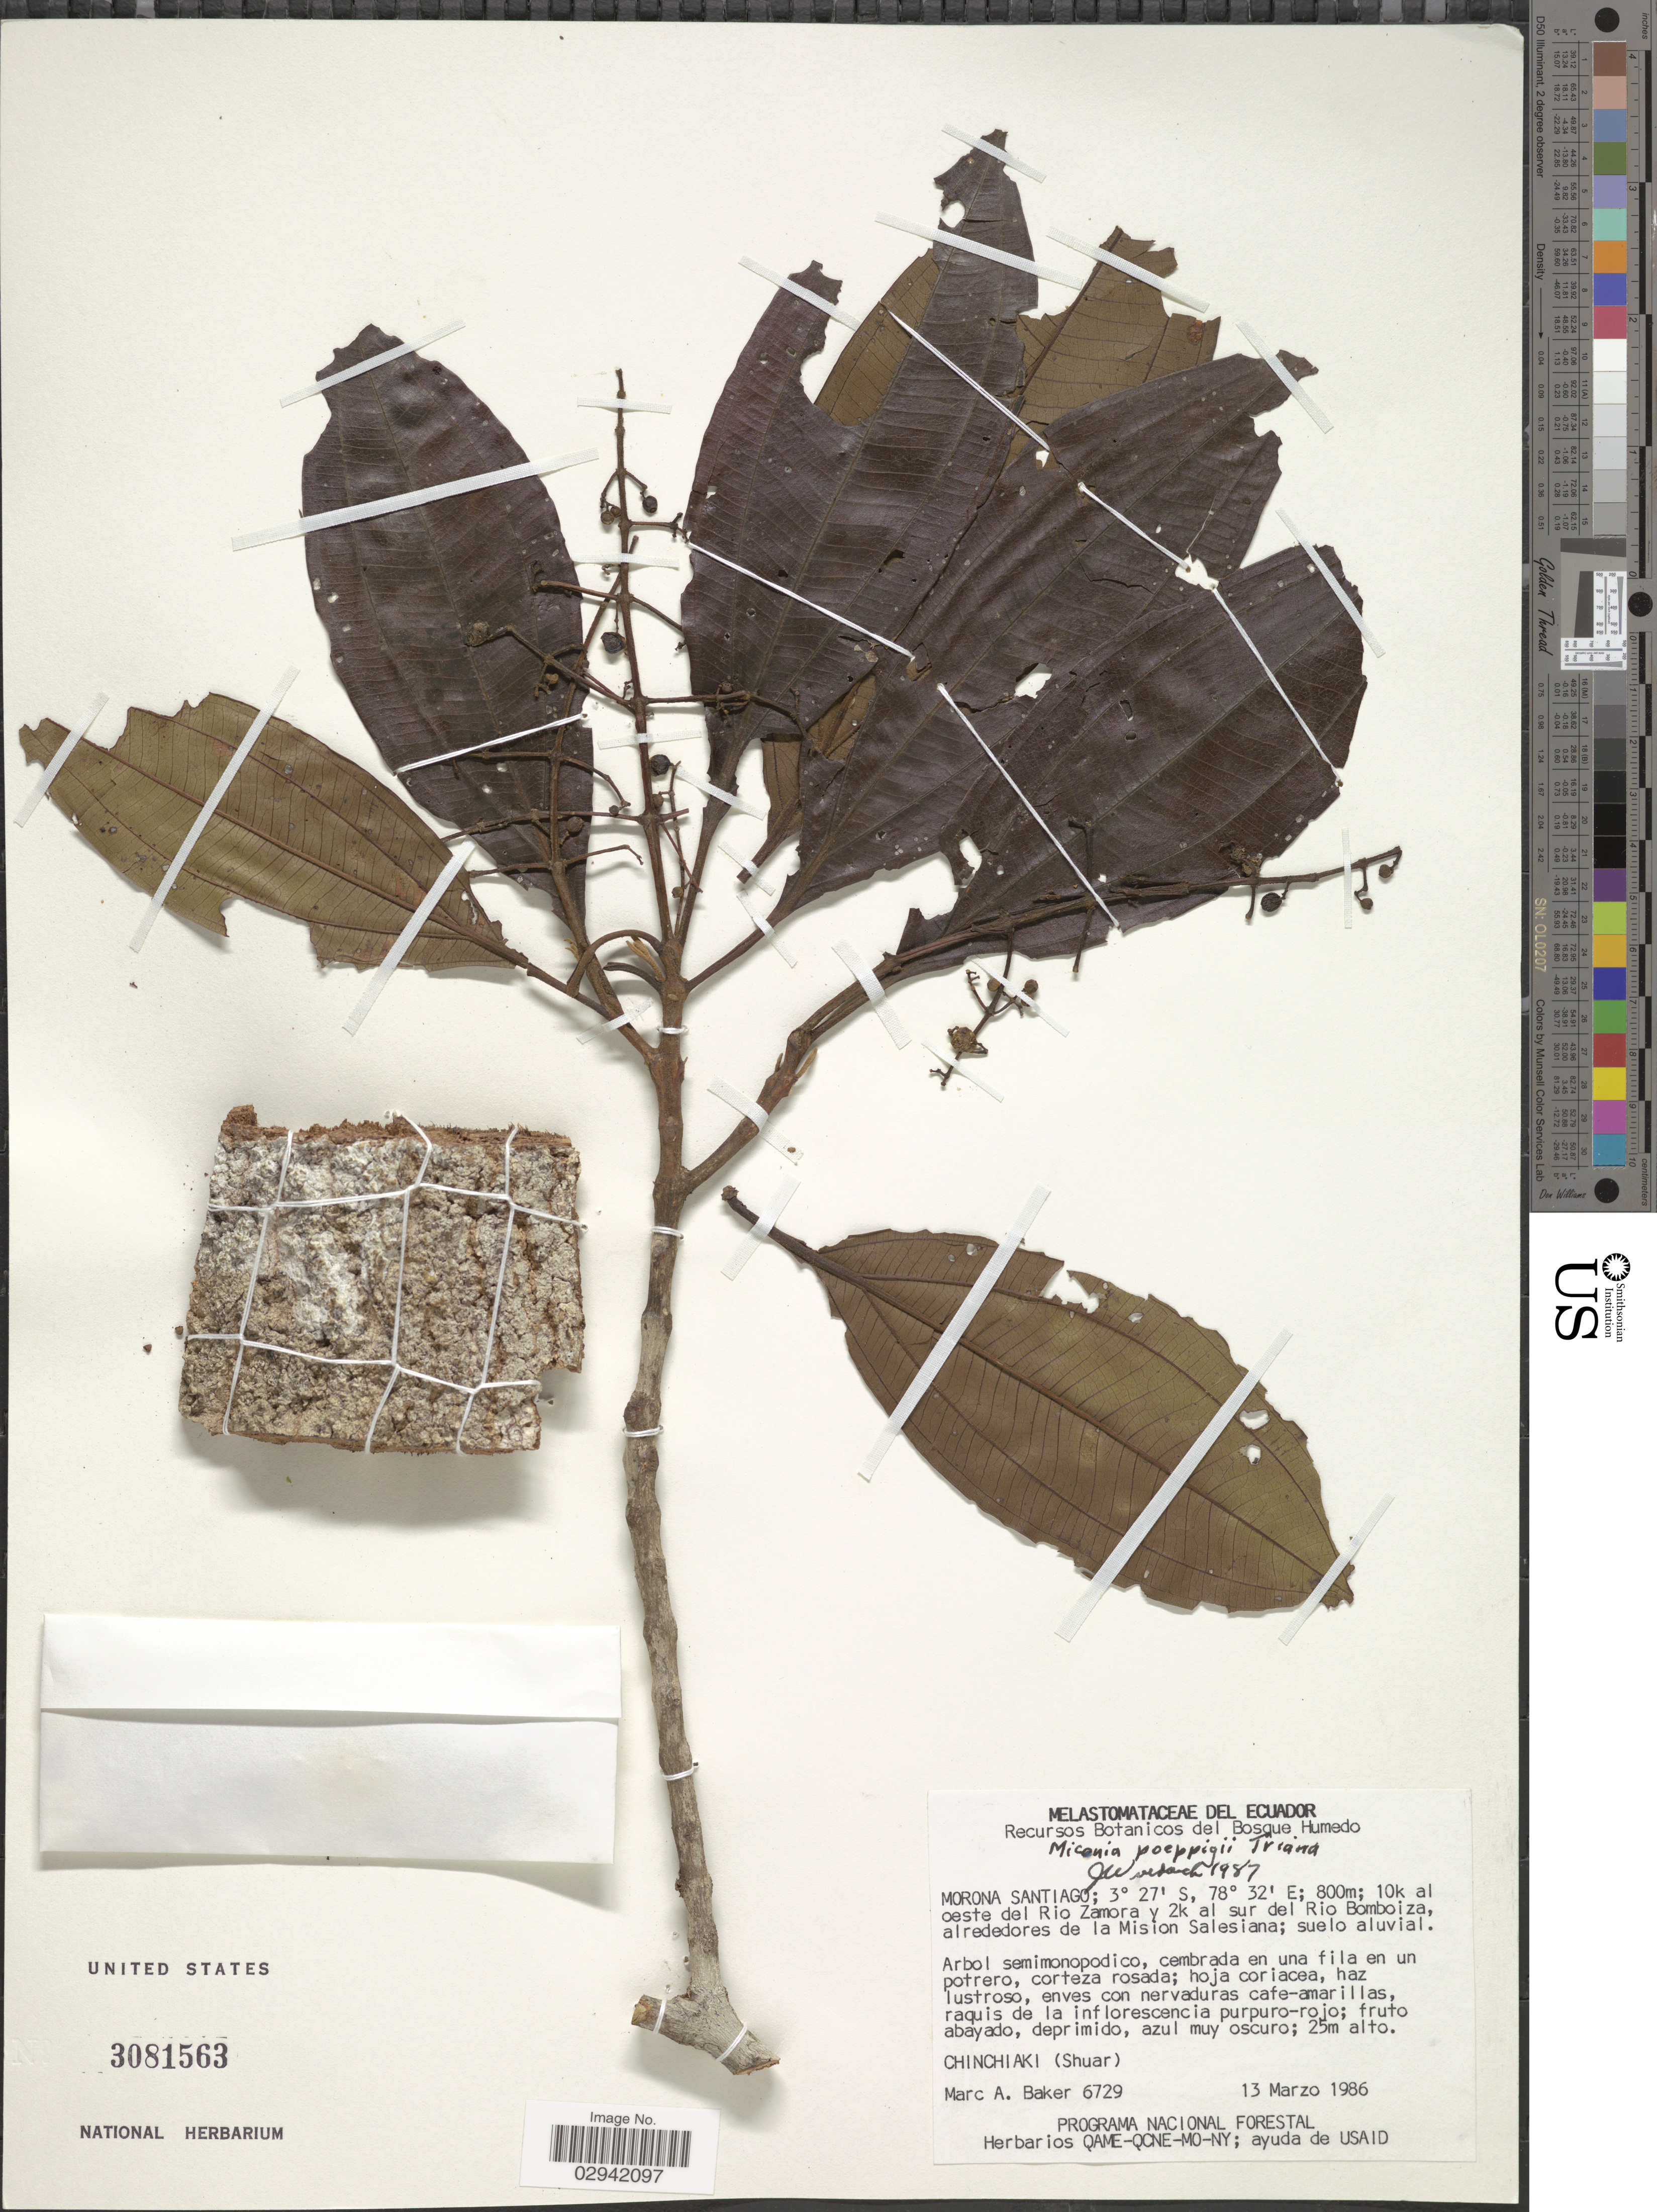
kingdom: Plantae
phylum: Tracheophyta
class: Magnoliopsida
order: Myrtales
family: Melastomataceae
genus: Miconia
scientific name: Miconia poeppigii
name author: Triana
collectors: M. A. Baker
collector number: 6729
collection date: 1986-03-13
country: Ecuador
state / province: Morona-Santiago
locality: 10k al oeste del Rio Zamora y 2k al sur del Rio Bomboiza, alrededores de la Mision Salesiana.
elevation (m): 800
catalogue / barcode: US 3081563